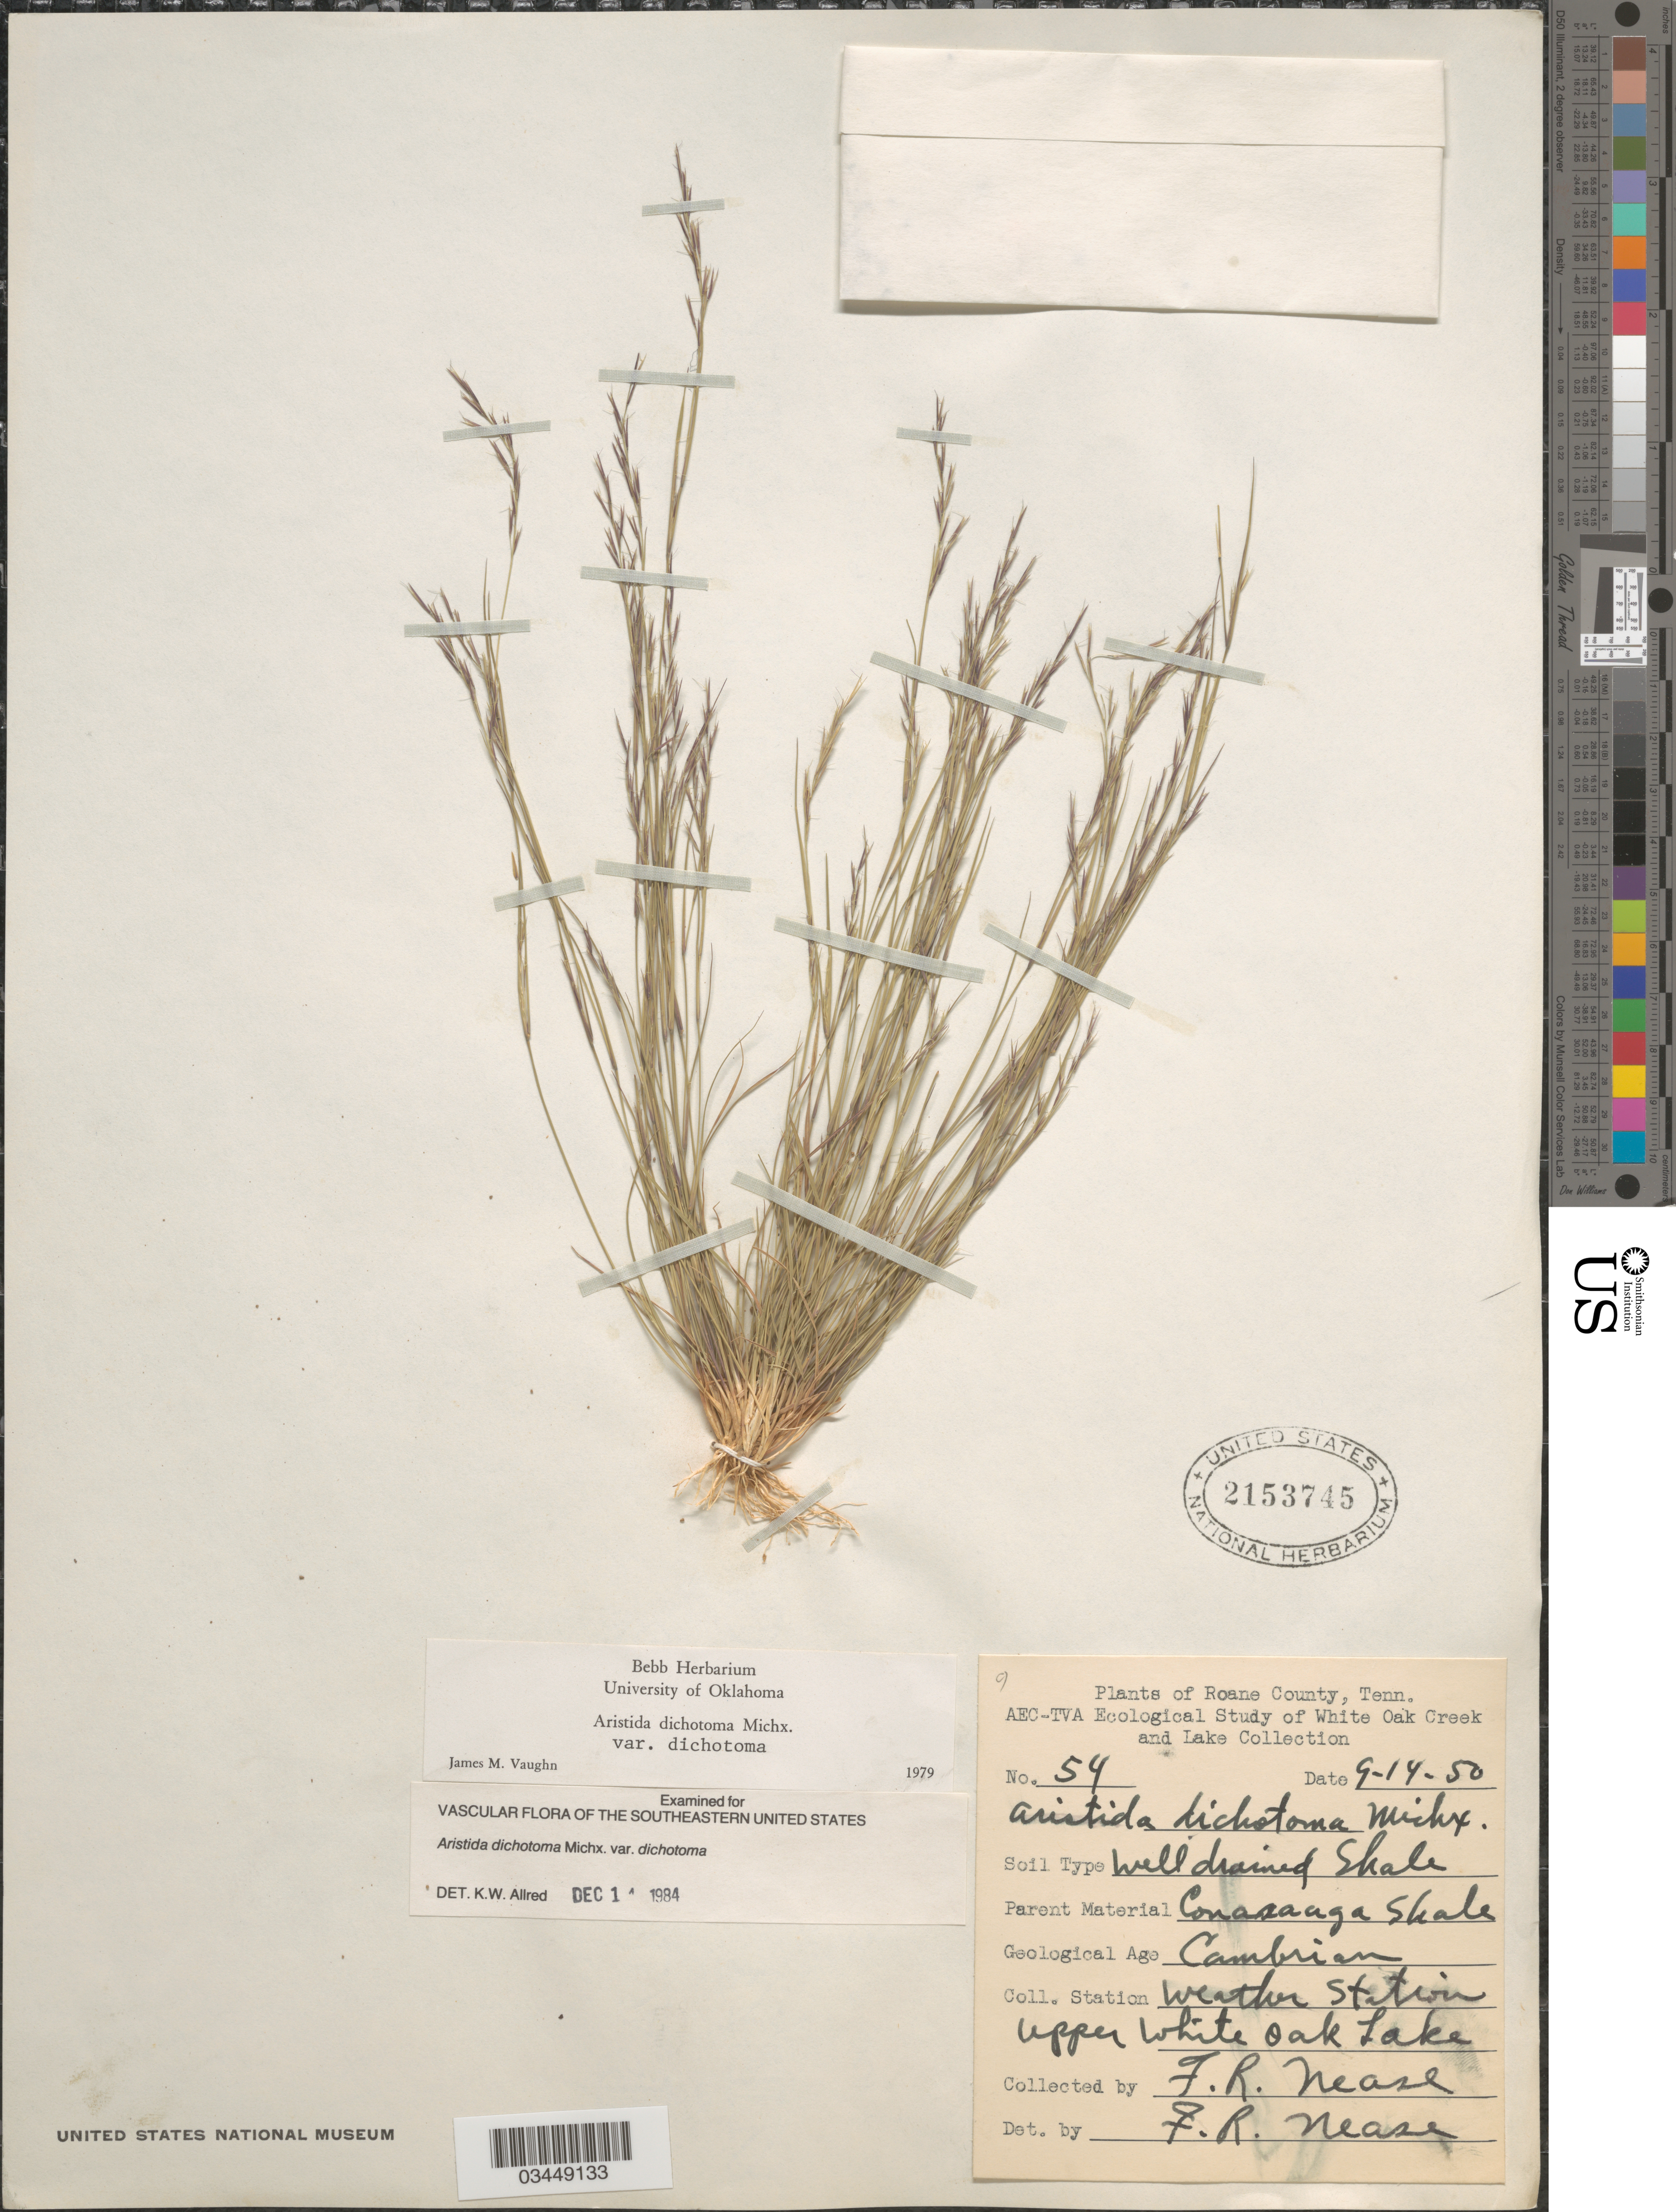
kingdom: Plantae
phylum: Tracheophyta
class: Liliopsida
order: Poales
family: Poaceae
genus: Aristida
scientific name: Aristida dichotoma var. dichotoma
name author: Michx.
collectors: F. Nease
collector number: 54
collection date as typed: Transcribed d/m/y: 14/9/50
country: United States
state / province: Tennessee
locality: Roane County. Weather Station. Upper White Oak Lake.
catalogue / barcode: US 2153745